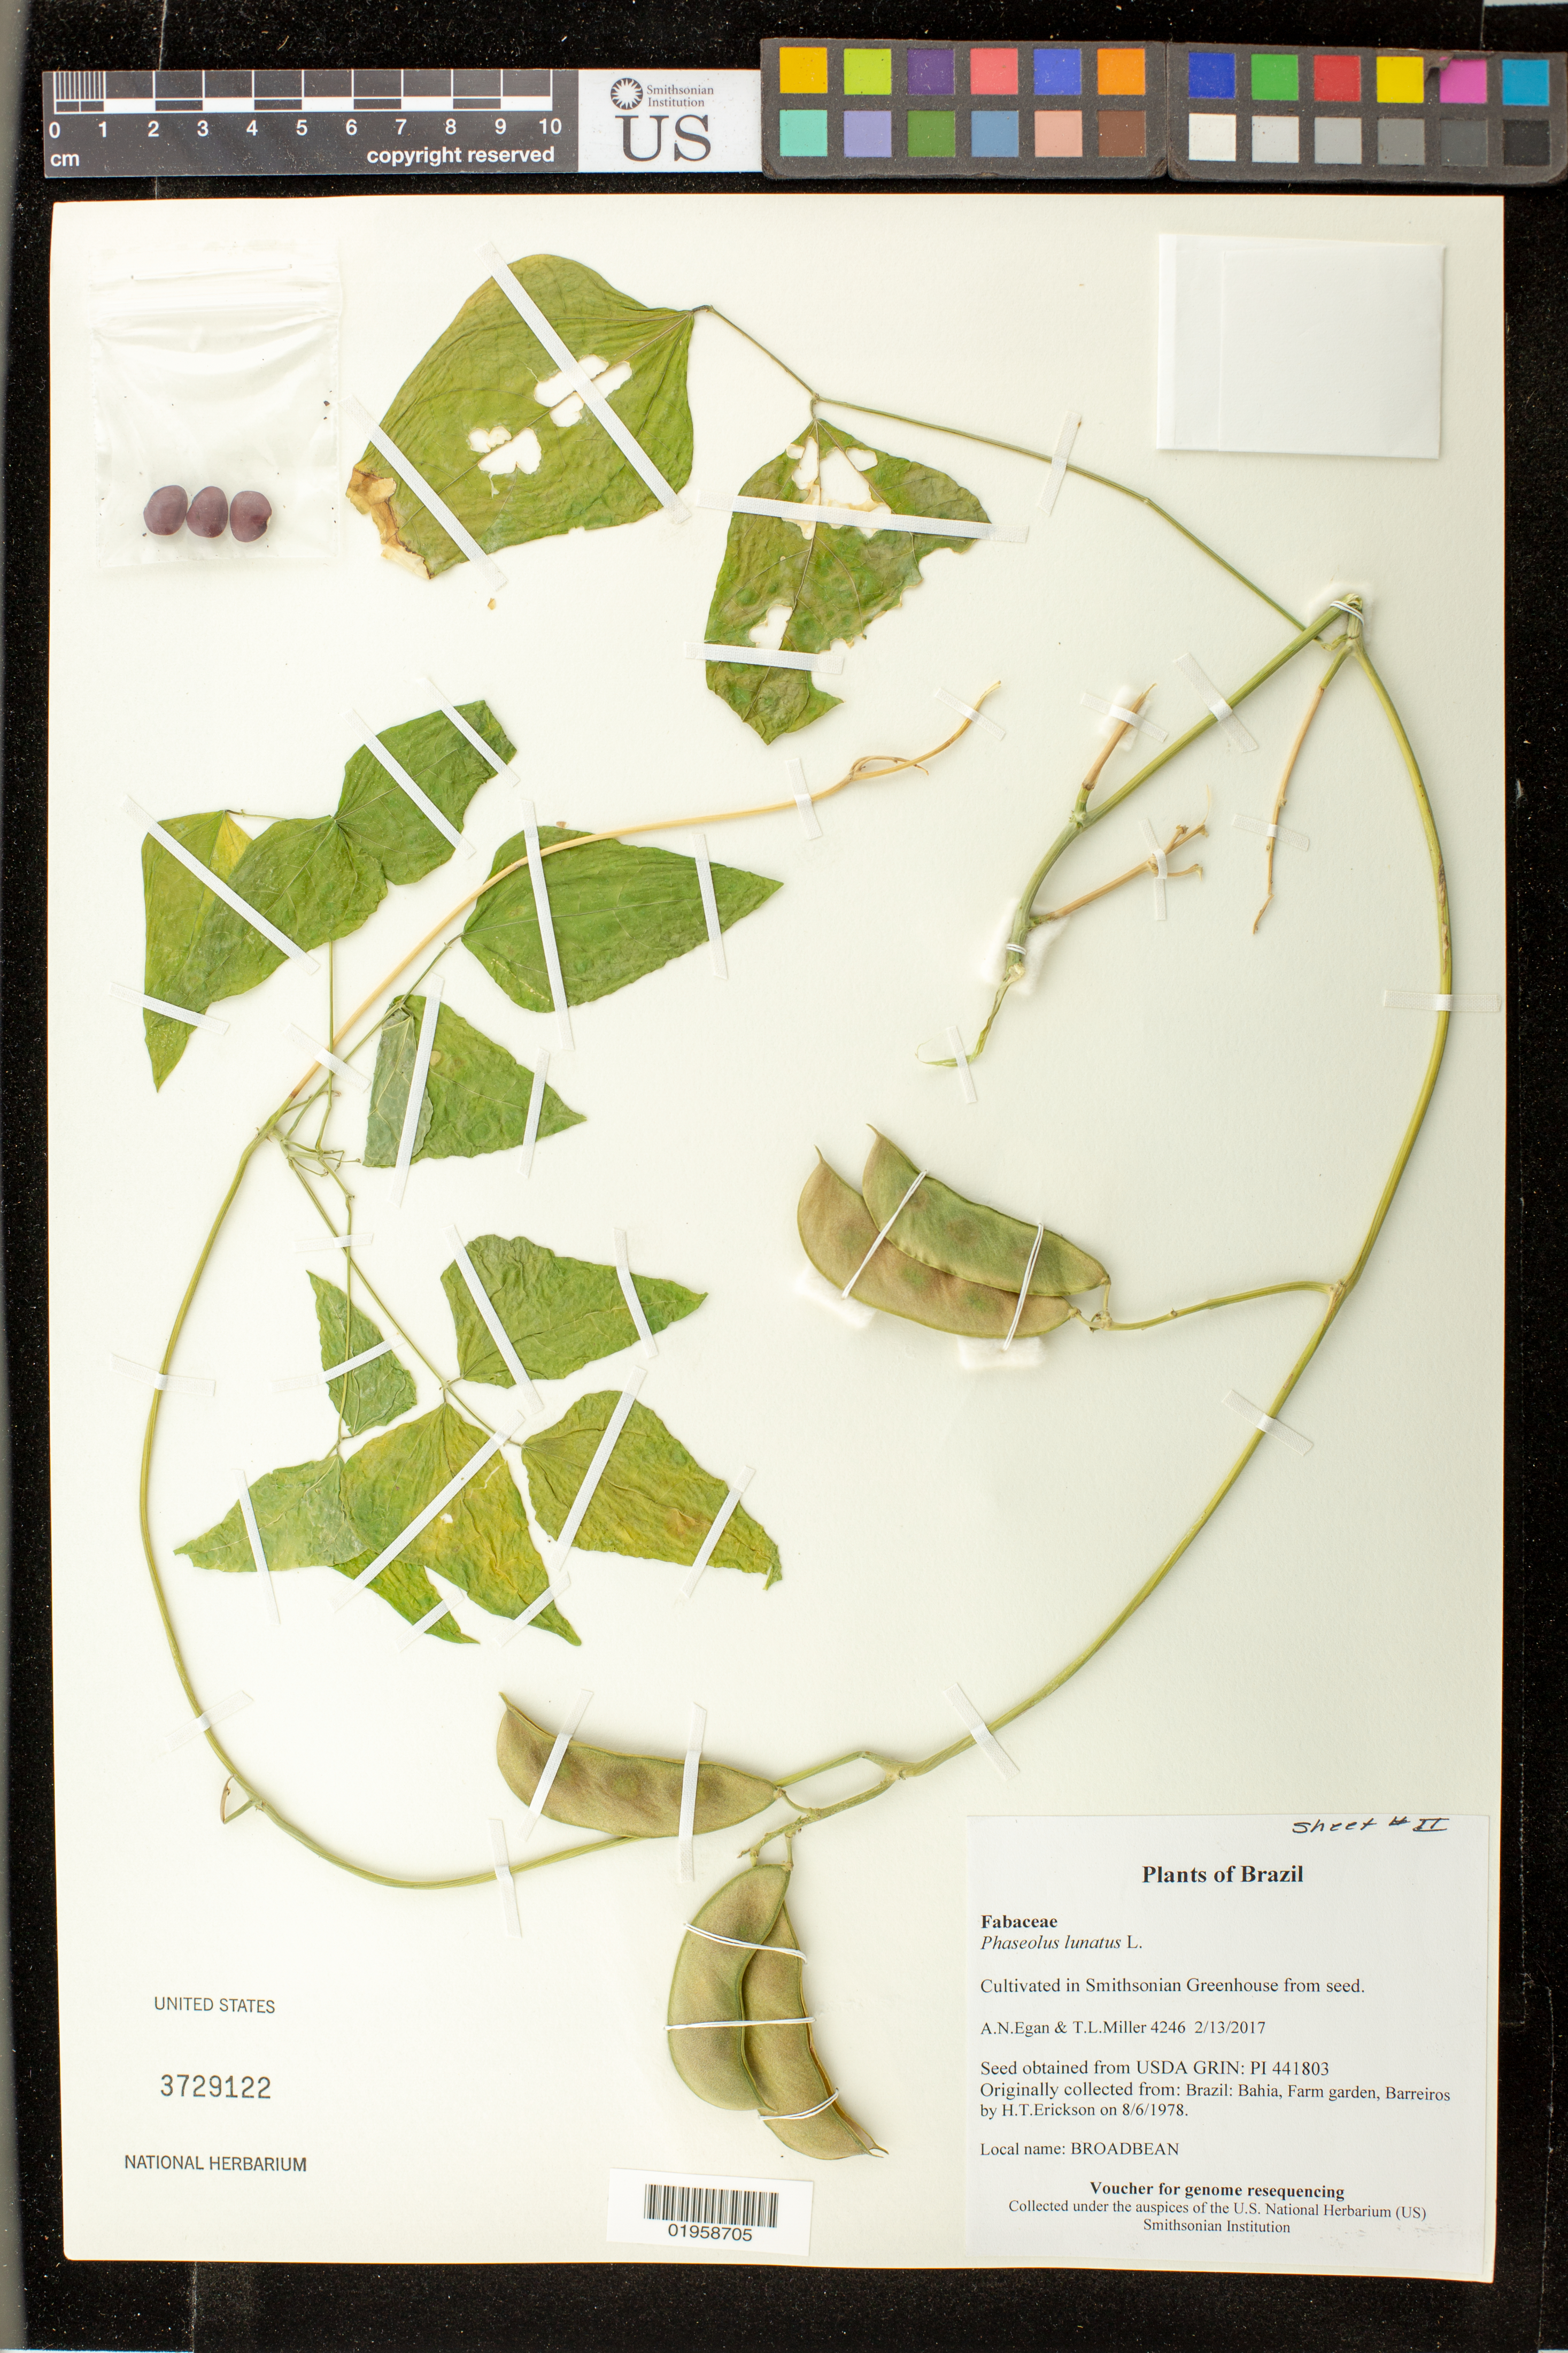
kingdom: Plantae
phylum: Tracheophyta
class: Magnoliopsida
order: Fabales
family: Fabaceae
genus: Phaseolus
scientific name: Phaseolus lunatus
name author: L.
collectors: A. N. Egan & T. L. Miller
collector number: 4246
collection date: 2017-02-13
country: United States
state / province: Maryland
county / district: Prince George's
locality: Smithsonian's Museum Support Ctr; 4210 Suitland Pkwy., NMNH Botany Research Greenhouses. Suitland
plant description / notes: Originally collected in Brazil, Bahia, Farm garden, Barreiros, on 1978-08-06. H.T.Erickson (collector); Grown from seed acquired from the USDA's GRIN seed bank.; Broadbean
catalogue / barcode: US 3729122